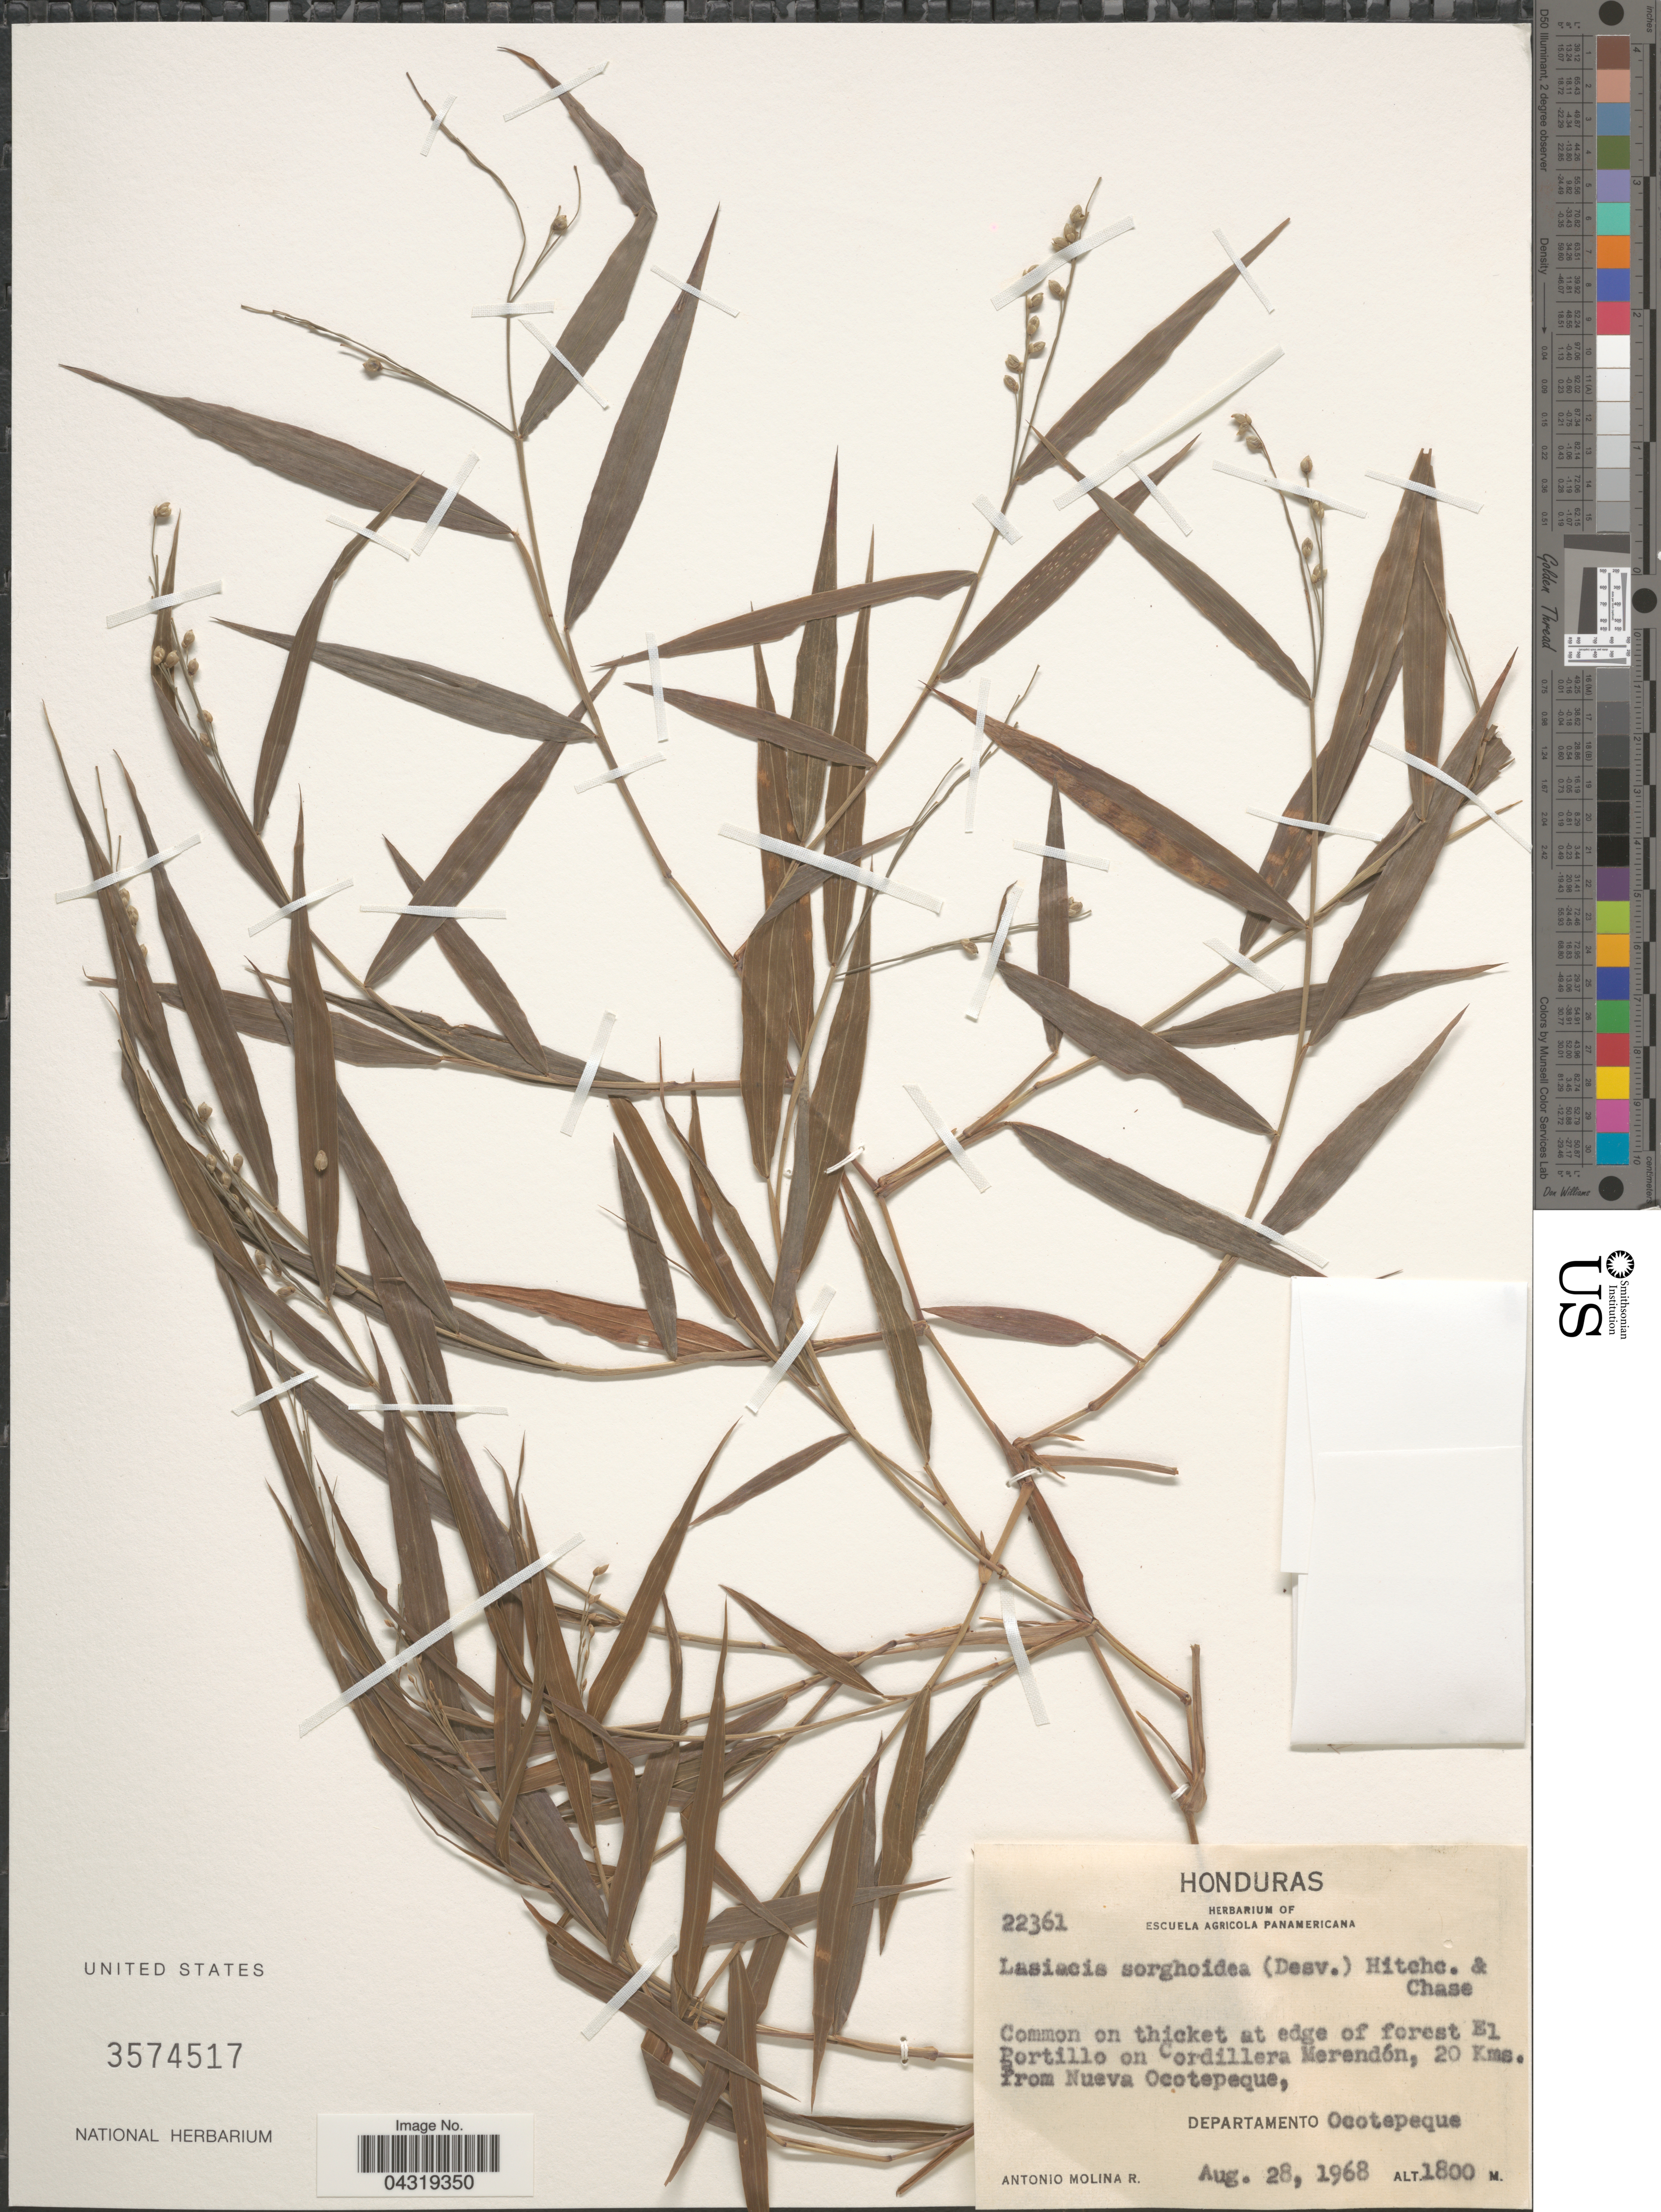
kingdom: Plantae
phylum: Tracheophyta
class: Liliopsida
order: Poales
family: Poaceae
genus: Lasiacis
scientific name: Lasiacis sorghoidea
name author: (Desv. ex Ham.) Hitchc. & Chase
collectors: A. Molina R.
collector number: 22361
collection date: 1968-08-28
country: Honduras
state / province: Ocotepeque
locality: Common on thicket at edge of forest El Portillo on Cordillera Merendón, 20 Kms. from Nueva Ocotepeque, Departamento Ocotepeque.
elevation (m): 1800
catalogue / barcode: US 3574517